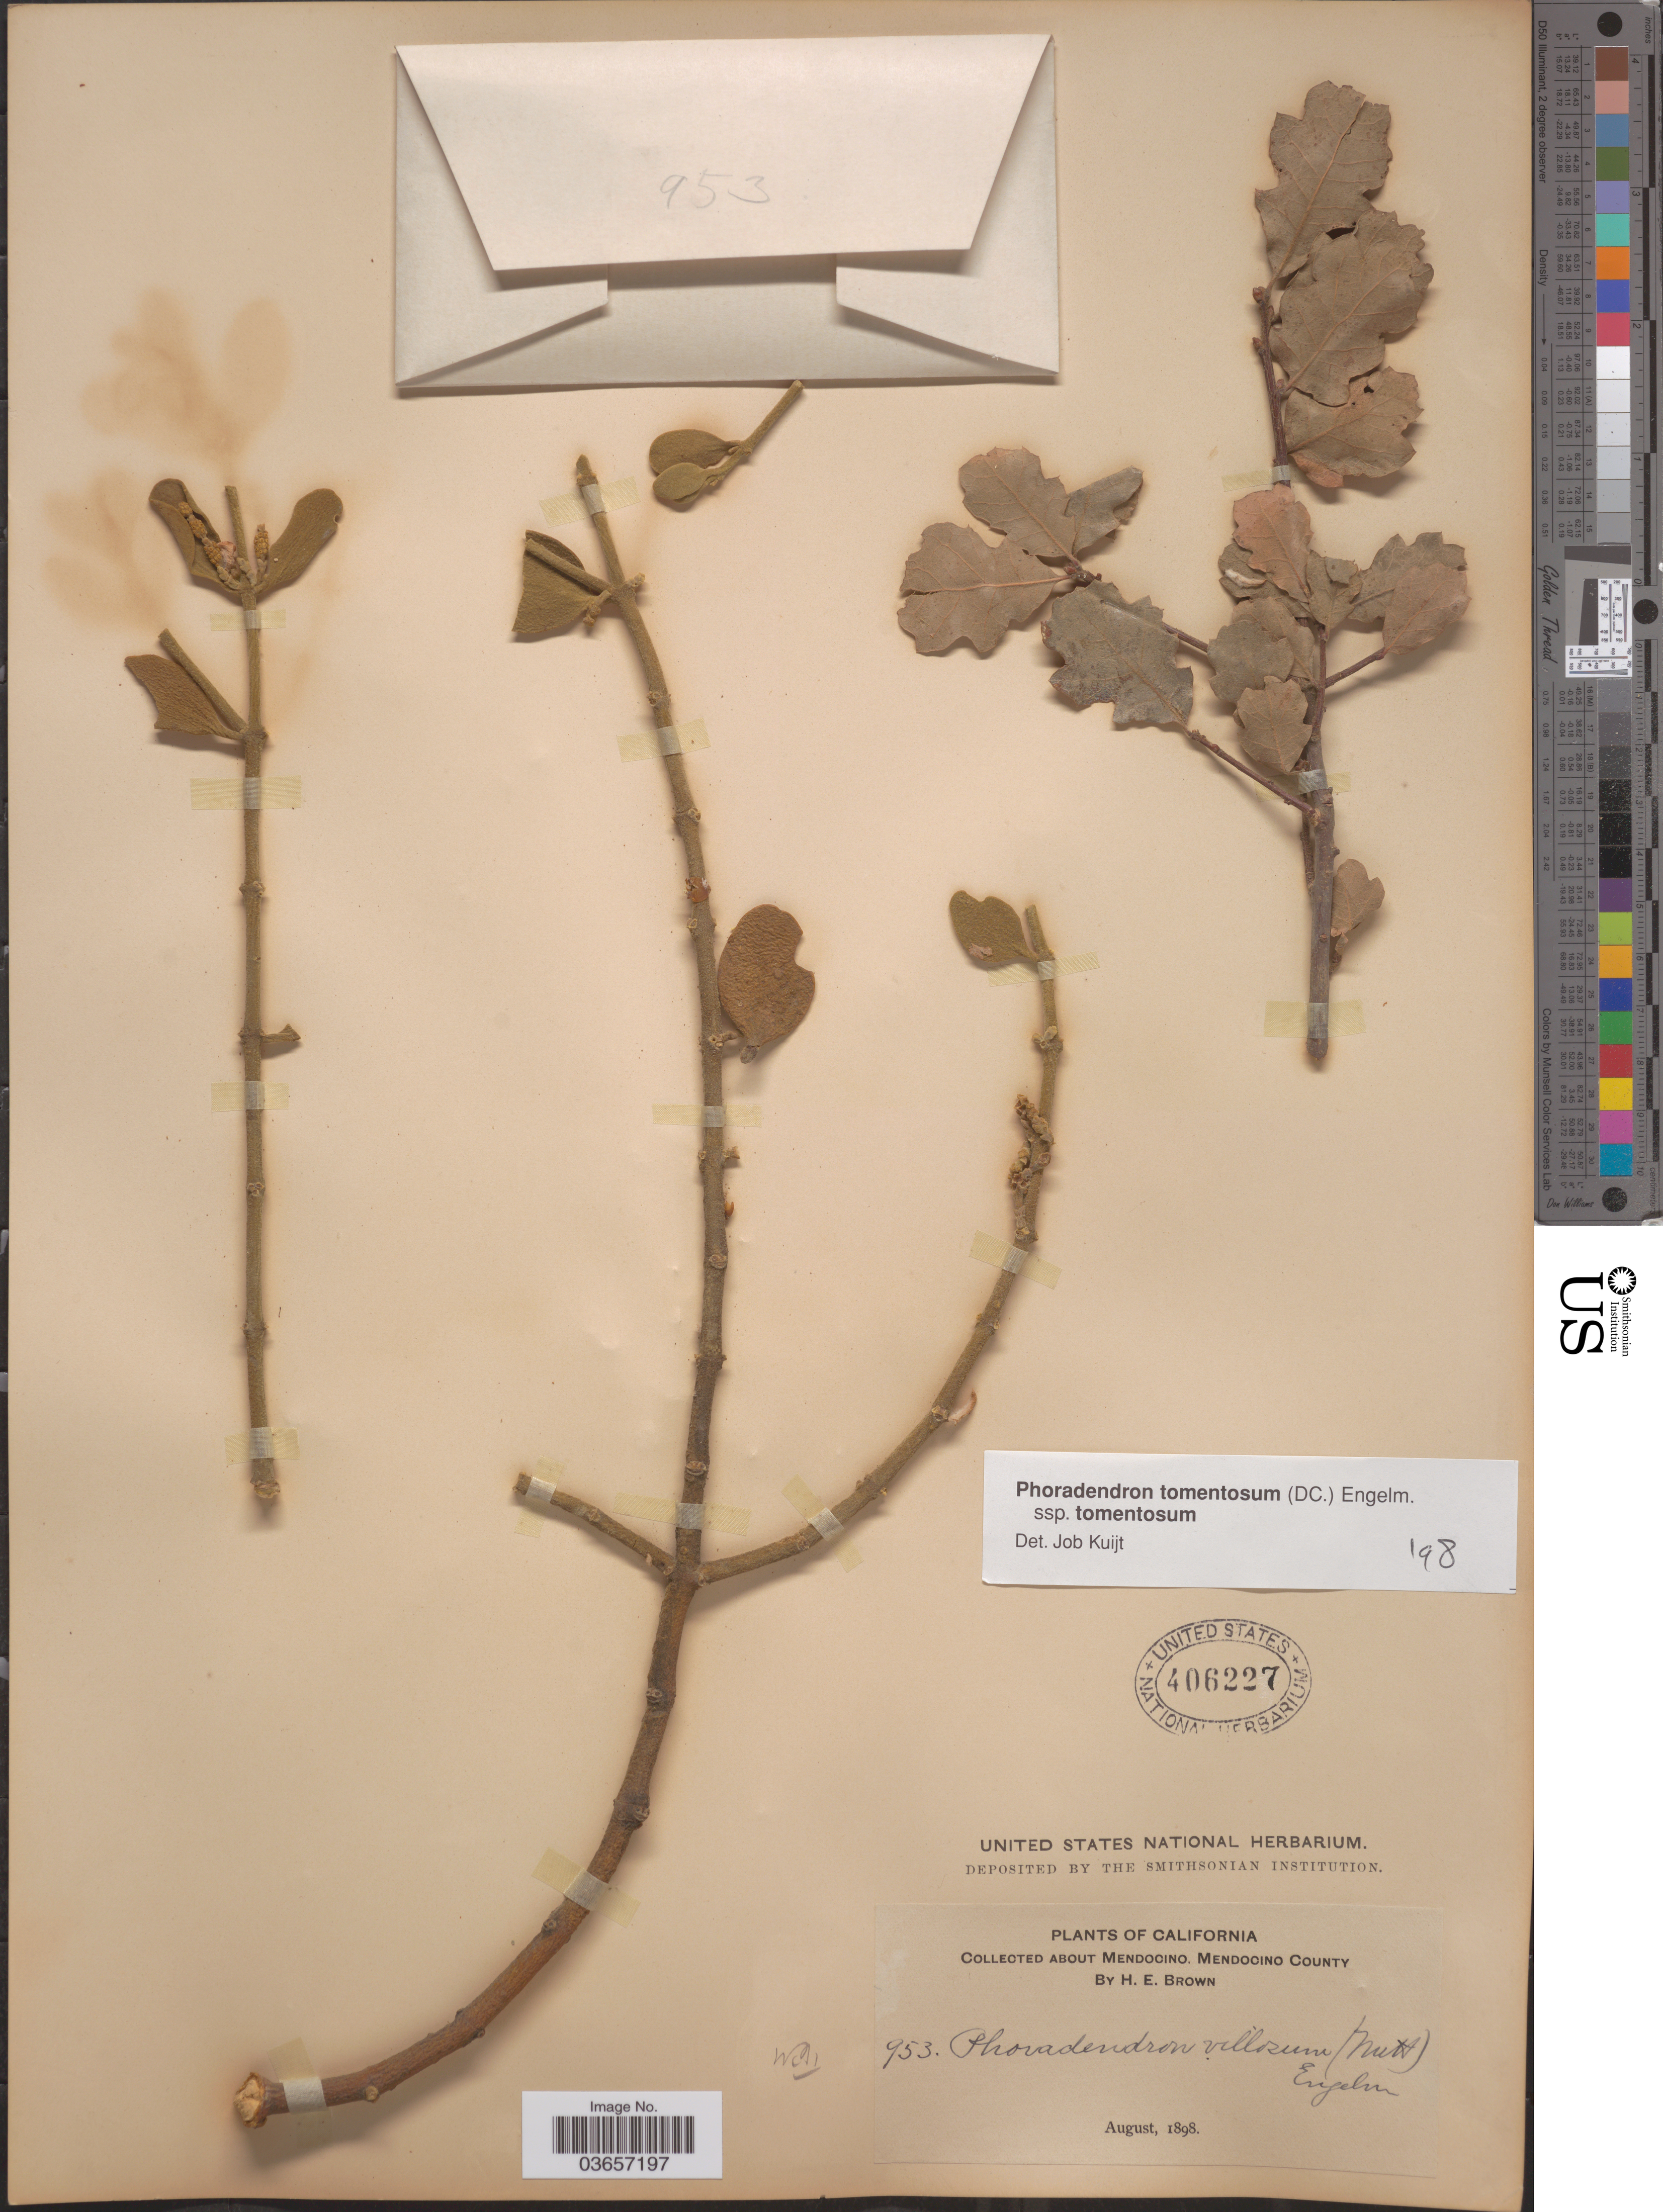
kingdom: Plantae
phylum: Tracheophyta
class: Magnoliopsida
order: Santalales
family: Viscaceae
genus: Phoradendron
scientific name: Phoradendron tomentosum subsp. tomentosum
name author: DC.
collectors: H. E. Brown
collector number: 953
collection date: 1898-08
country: United States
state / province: California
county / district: Mendocino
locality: About Mendocino, Mendocino County.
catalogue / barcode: US 406227